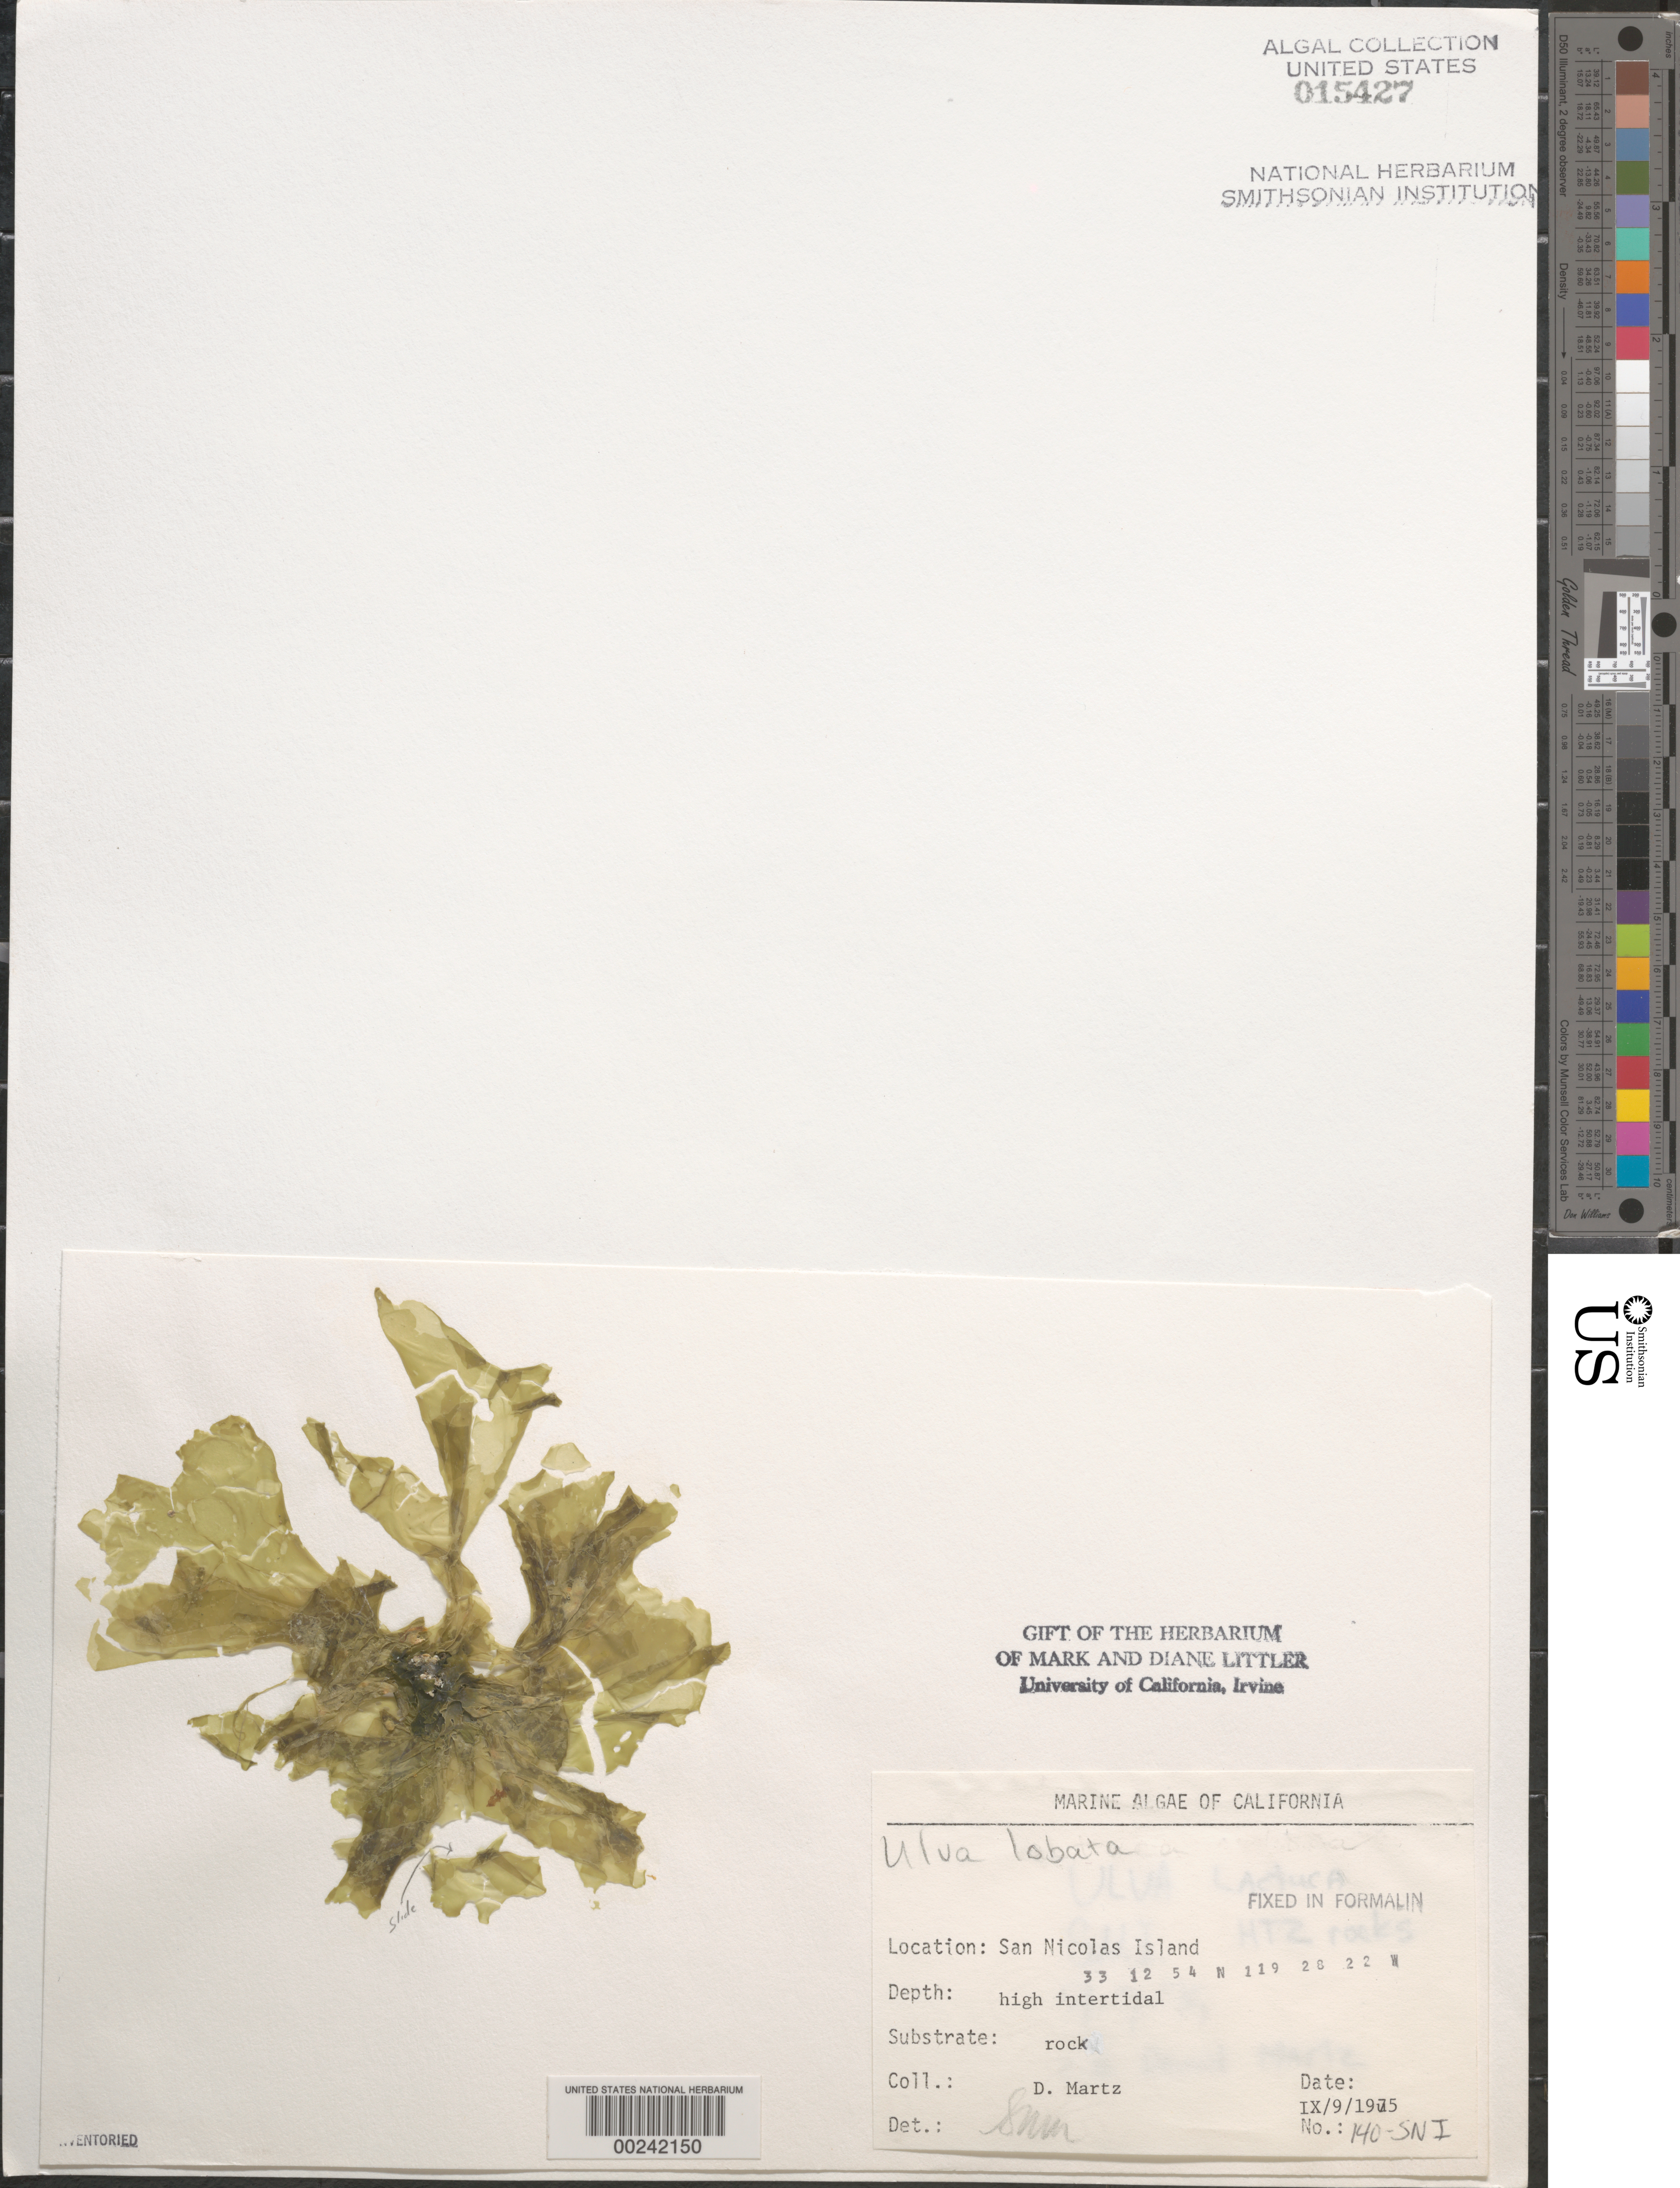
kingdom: Plantae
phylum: Chlorophyta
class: Ulvophyceae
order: Ulvales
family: Ulvaceae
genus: Ulva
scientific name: Ulva lactuca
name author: L.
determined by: Algae name updating Project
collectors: D. Martz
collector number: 140-sni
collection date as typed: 09 Sep 1975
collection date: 1975-09-09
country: United States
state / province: California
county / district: Ventura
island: San Nicolas Island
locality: Dutch Harbor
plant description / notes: BLM-SOCALBIGHT Rocky Intertidal Survey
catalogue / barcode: US 15427